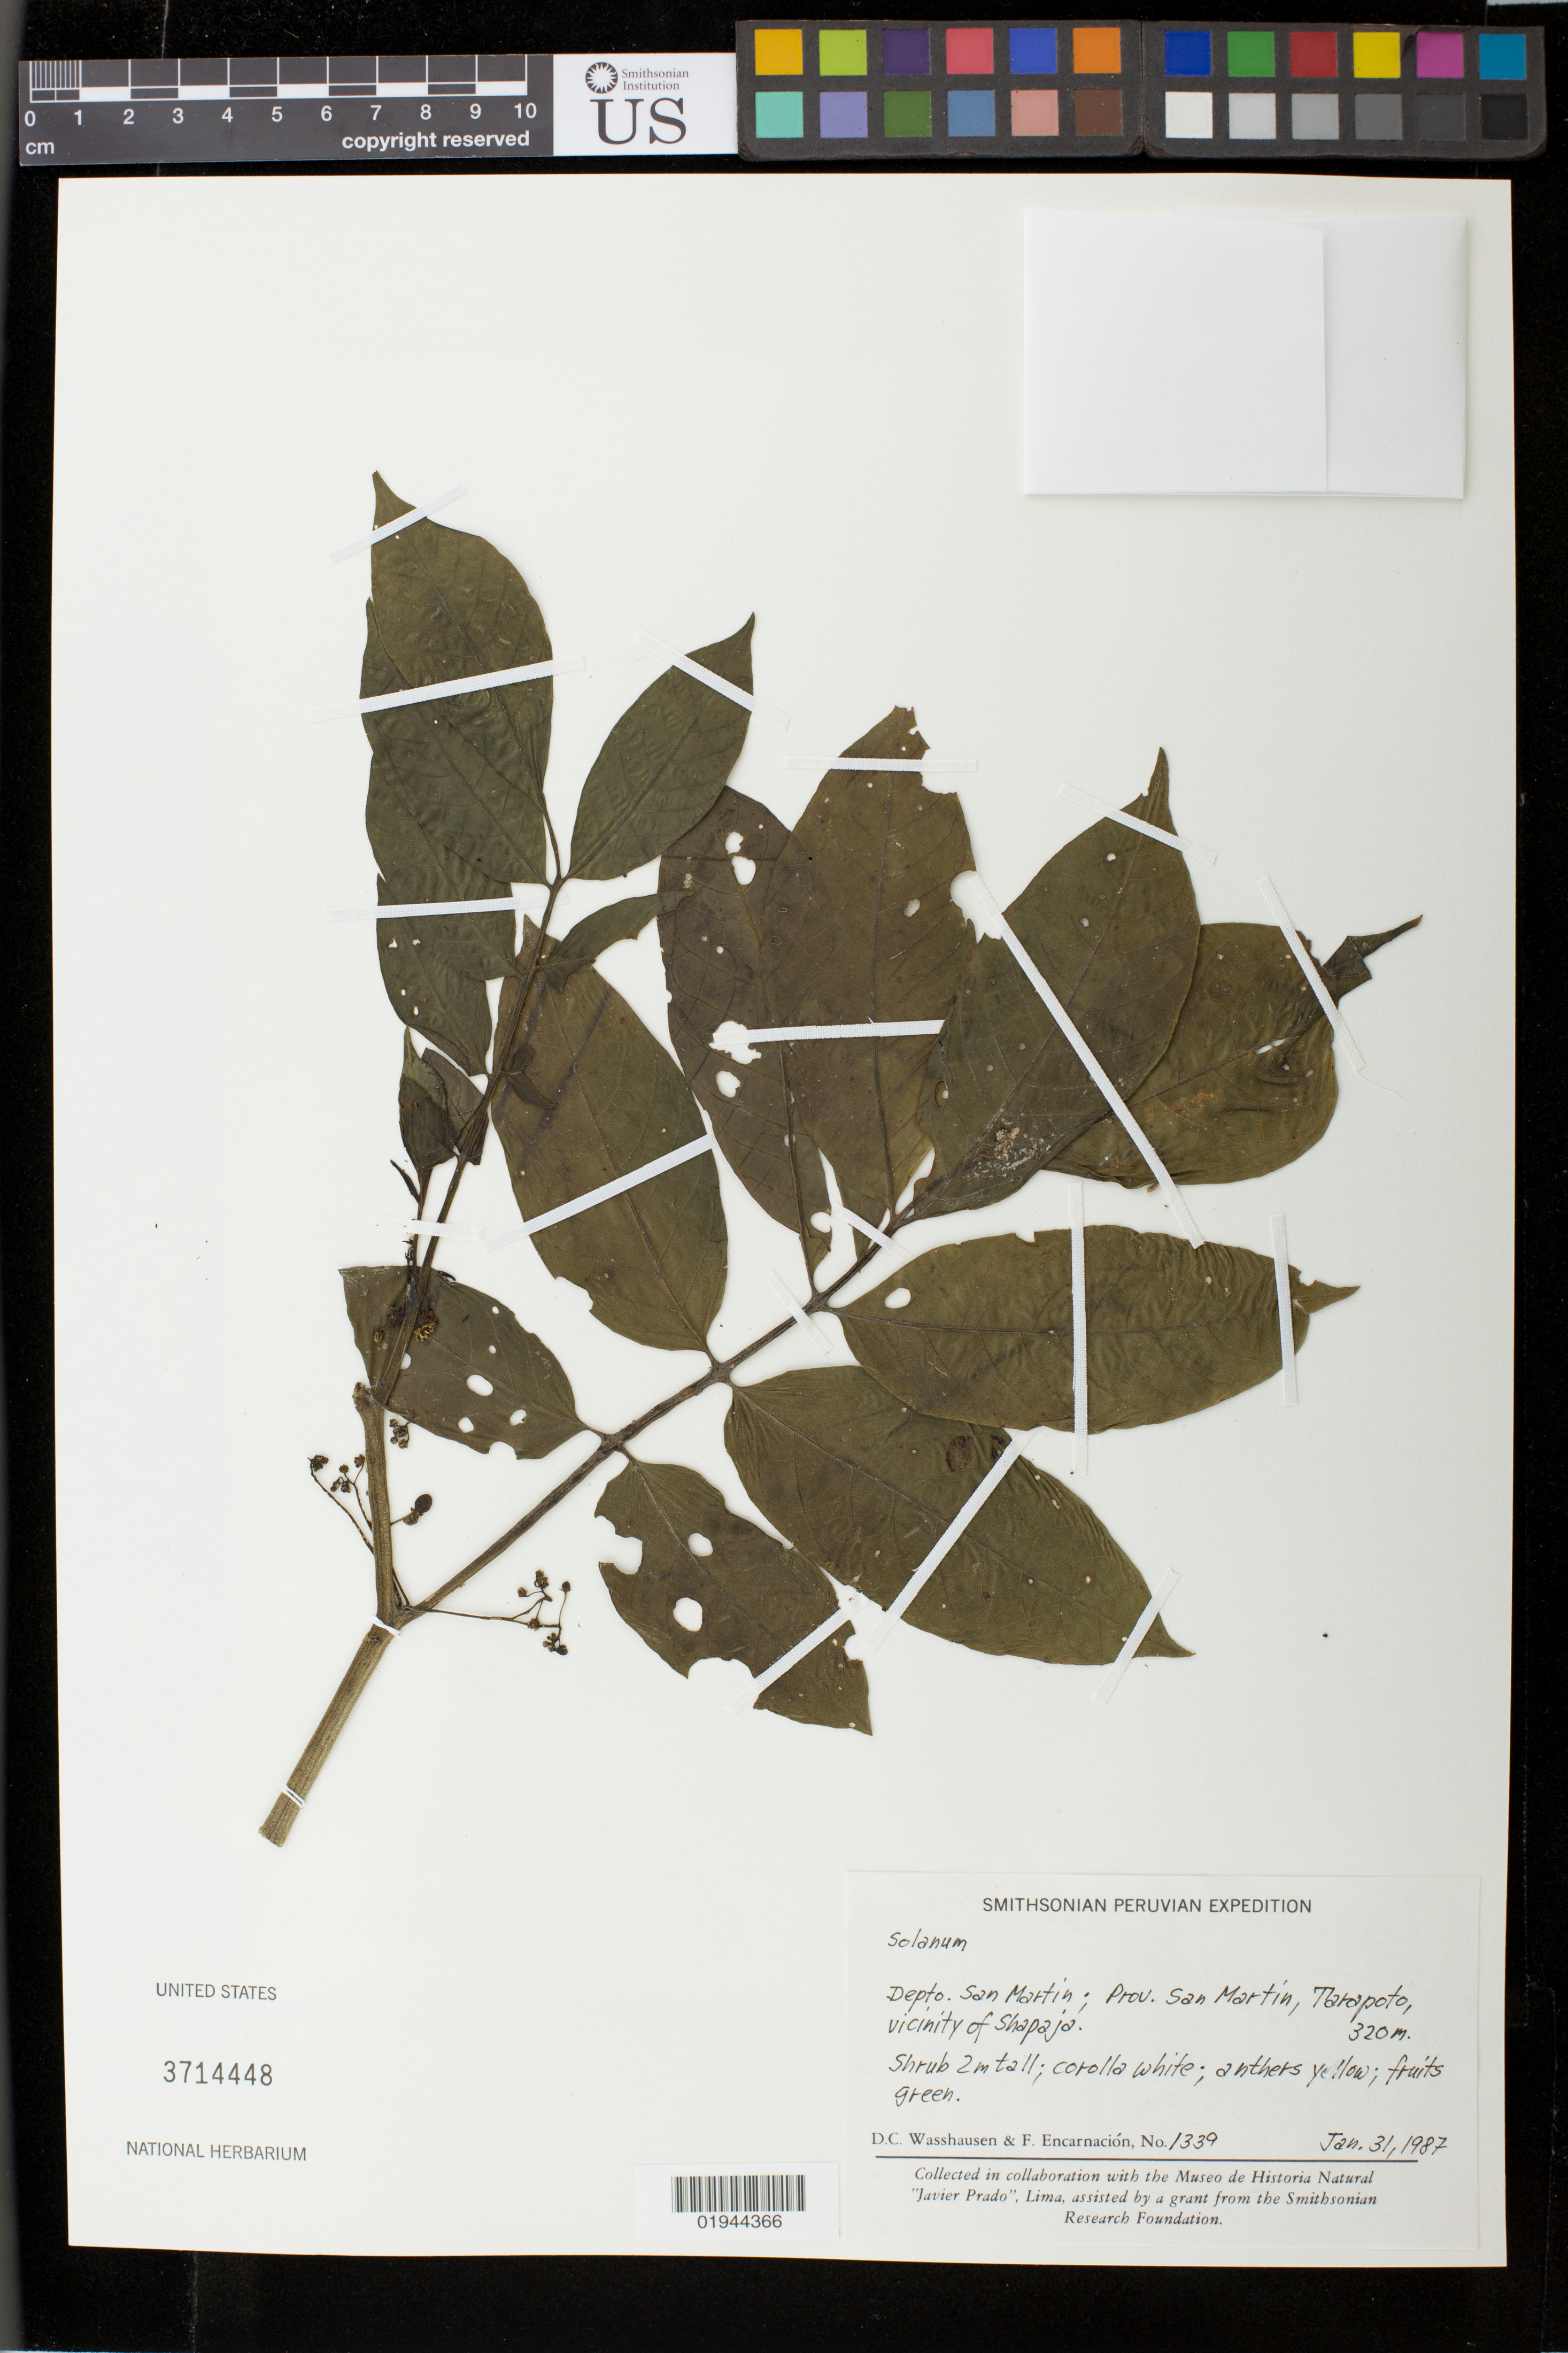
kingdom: Plantae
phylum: Tracheophyta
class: Magnoliopsida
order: Solanales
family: Solanaceae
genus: Solanum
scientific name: Solanum sp.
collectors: D. C. Wasshausen & F. Encarnación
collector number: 1339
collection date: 1987-01-31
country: Peru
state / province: San Martín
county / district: San Martín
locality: Tarapoto, vicinity of Shapaja.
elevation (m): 320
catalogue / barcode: US 3714448